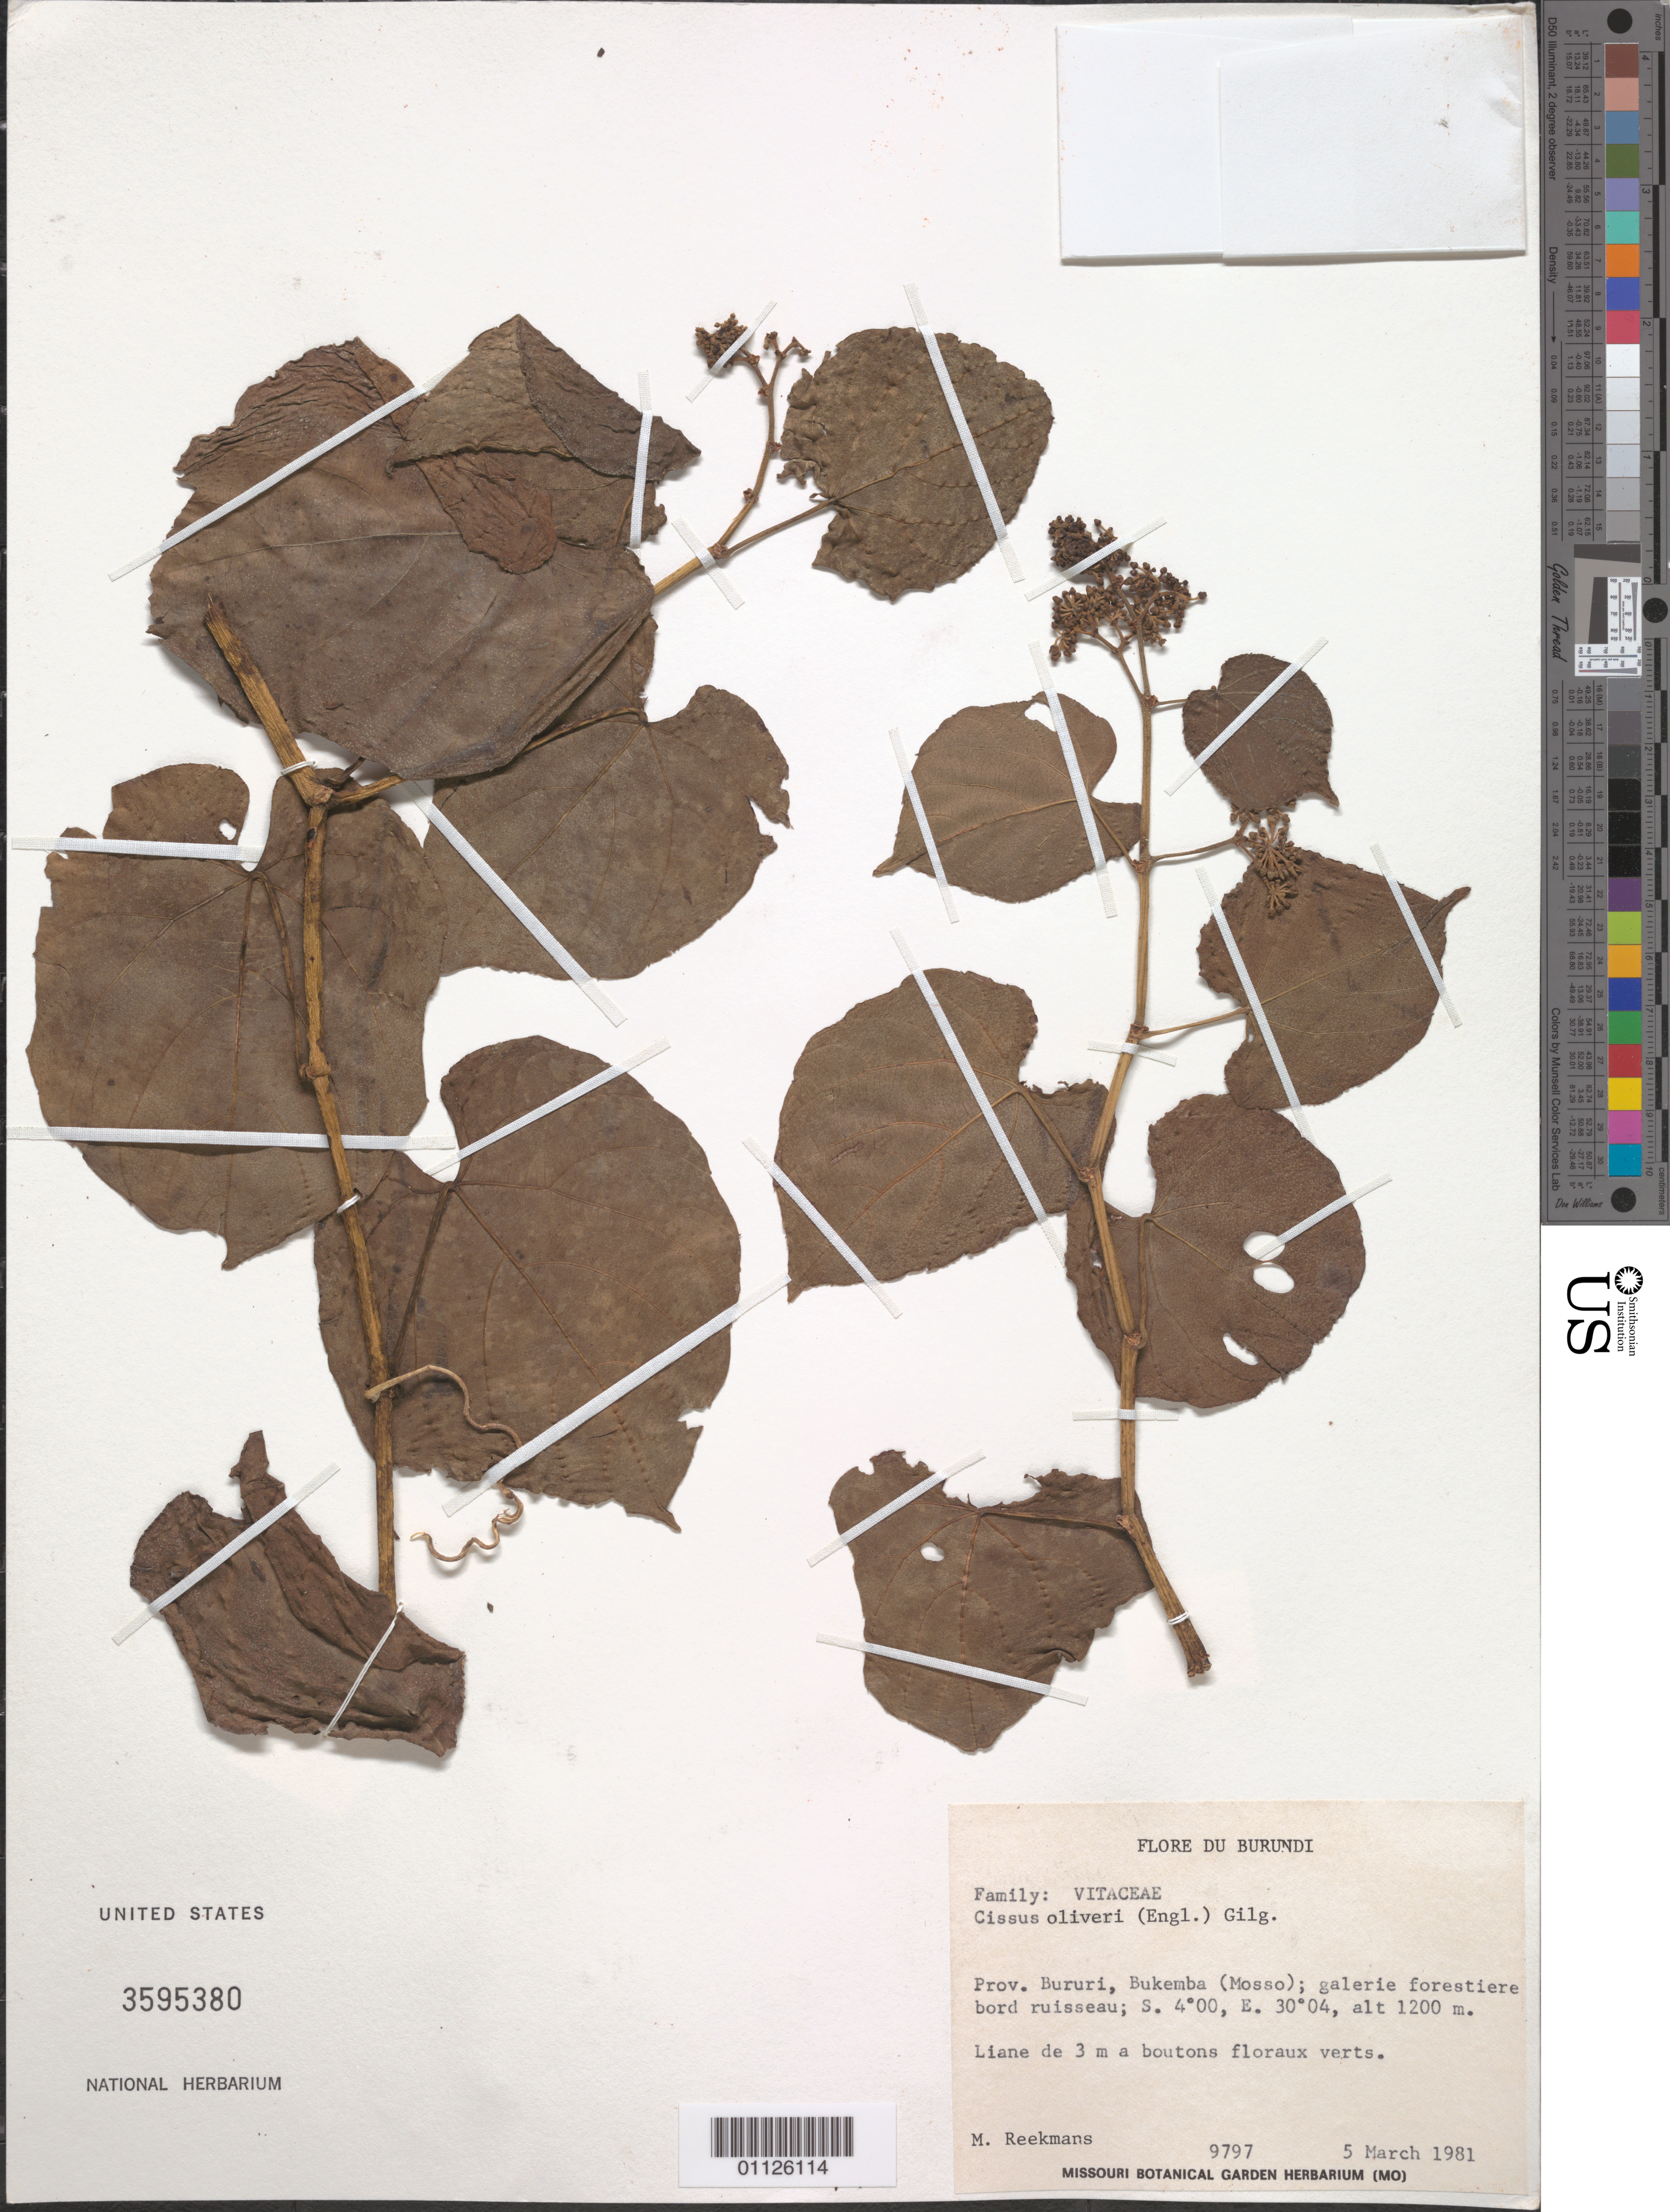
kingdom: Plantae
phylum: Tracheophyta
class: Magnoliopsida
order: Vitales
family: Vitaceae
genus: Cissus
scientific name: Cissus oliveri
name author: (Engl.) Gilg ex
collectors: M. Reekmans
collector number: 9797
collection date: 1981-03-05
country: Burundi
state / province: Bururi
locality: Bukemba (Mosso).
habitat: Liana.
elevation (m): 1200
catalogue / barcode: US 3595380